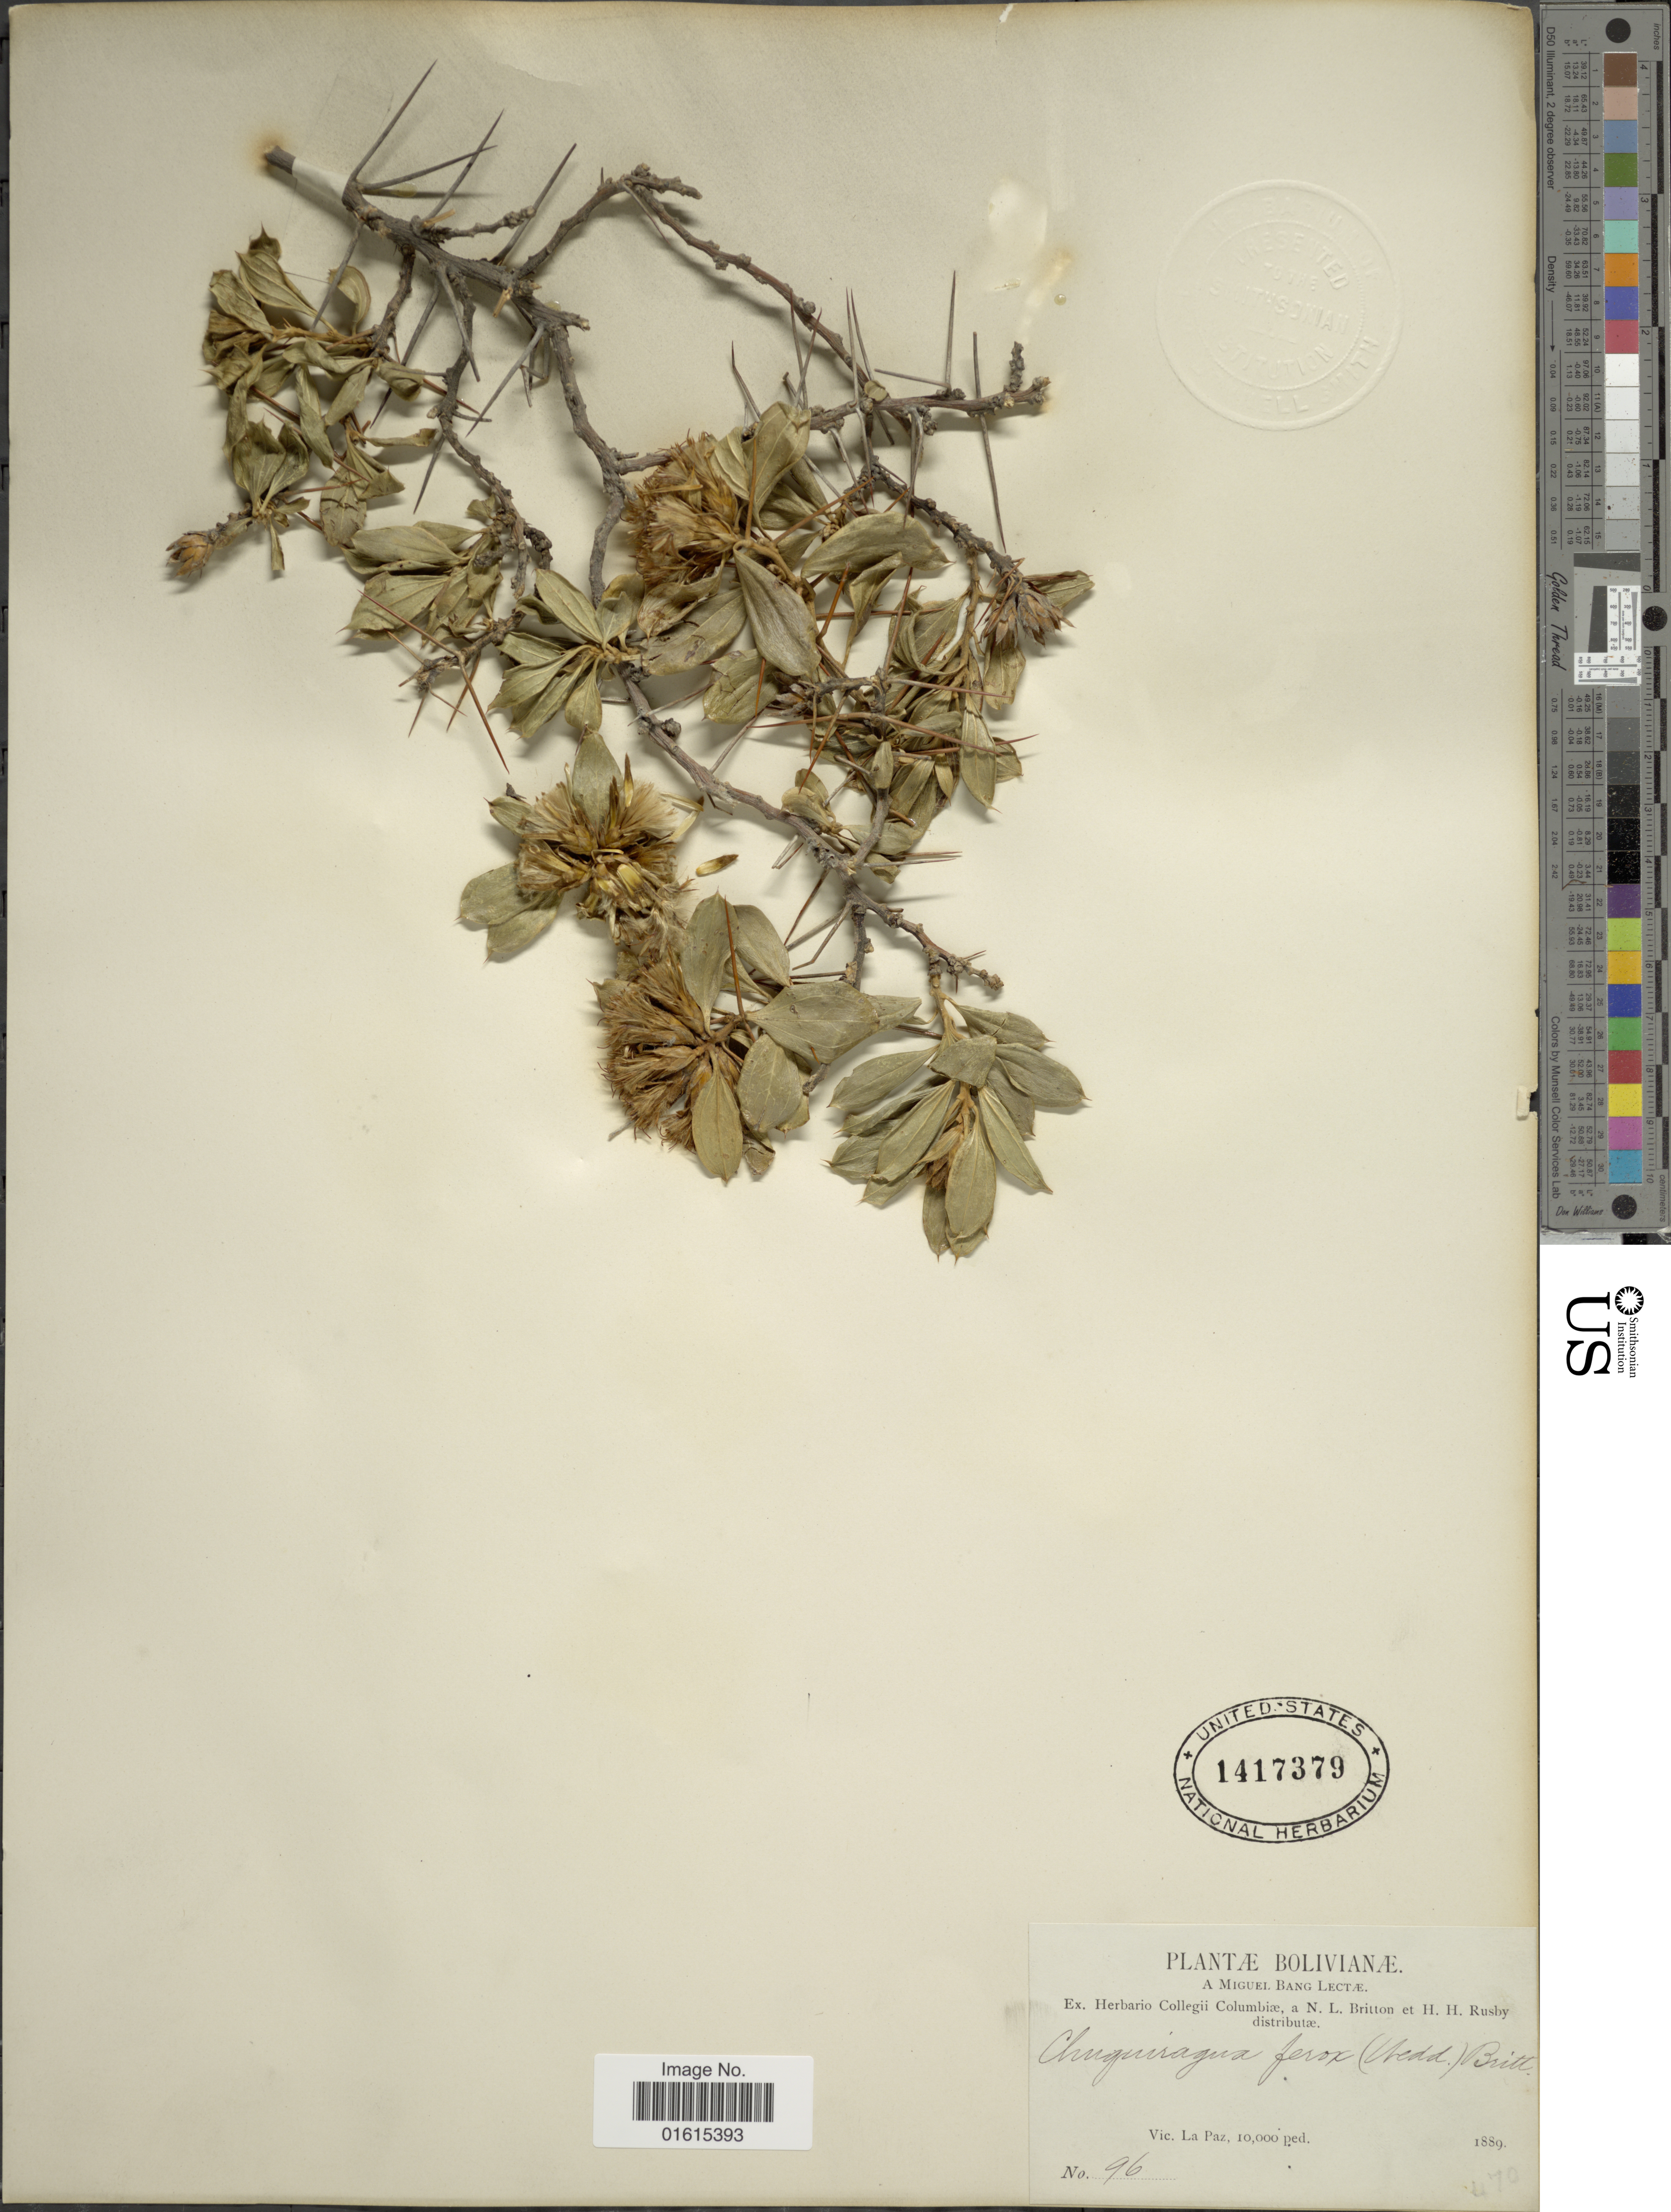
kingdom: Plantae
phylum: Tracheophyta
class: Magnoliopsida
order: Asterales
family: Asteraceae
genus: Dasyphyllum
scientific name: Dasyphyllum ferox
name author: (Wedd.) Cabrera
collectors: M. Bang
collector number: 96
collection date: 1889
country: Bolivia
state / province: La Paz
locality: Bolivianae, Vic. La Paz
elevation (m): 3048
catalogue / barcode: US 1417379